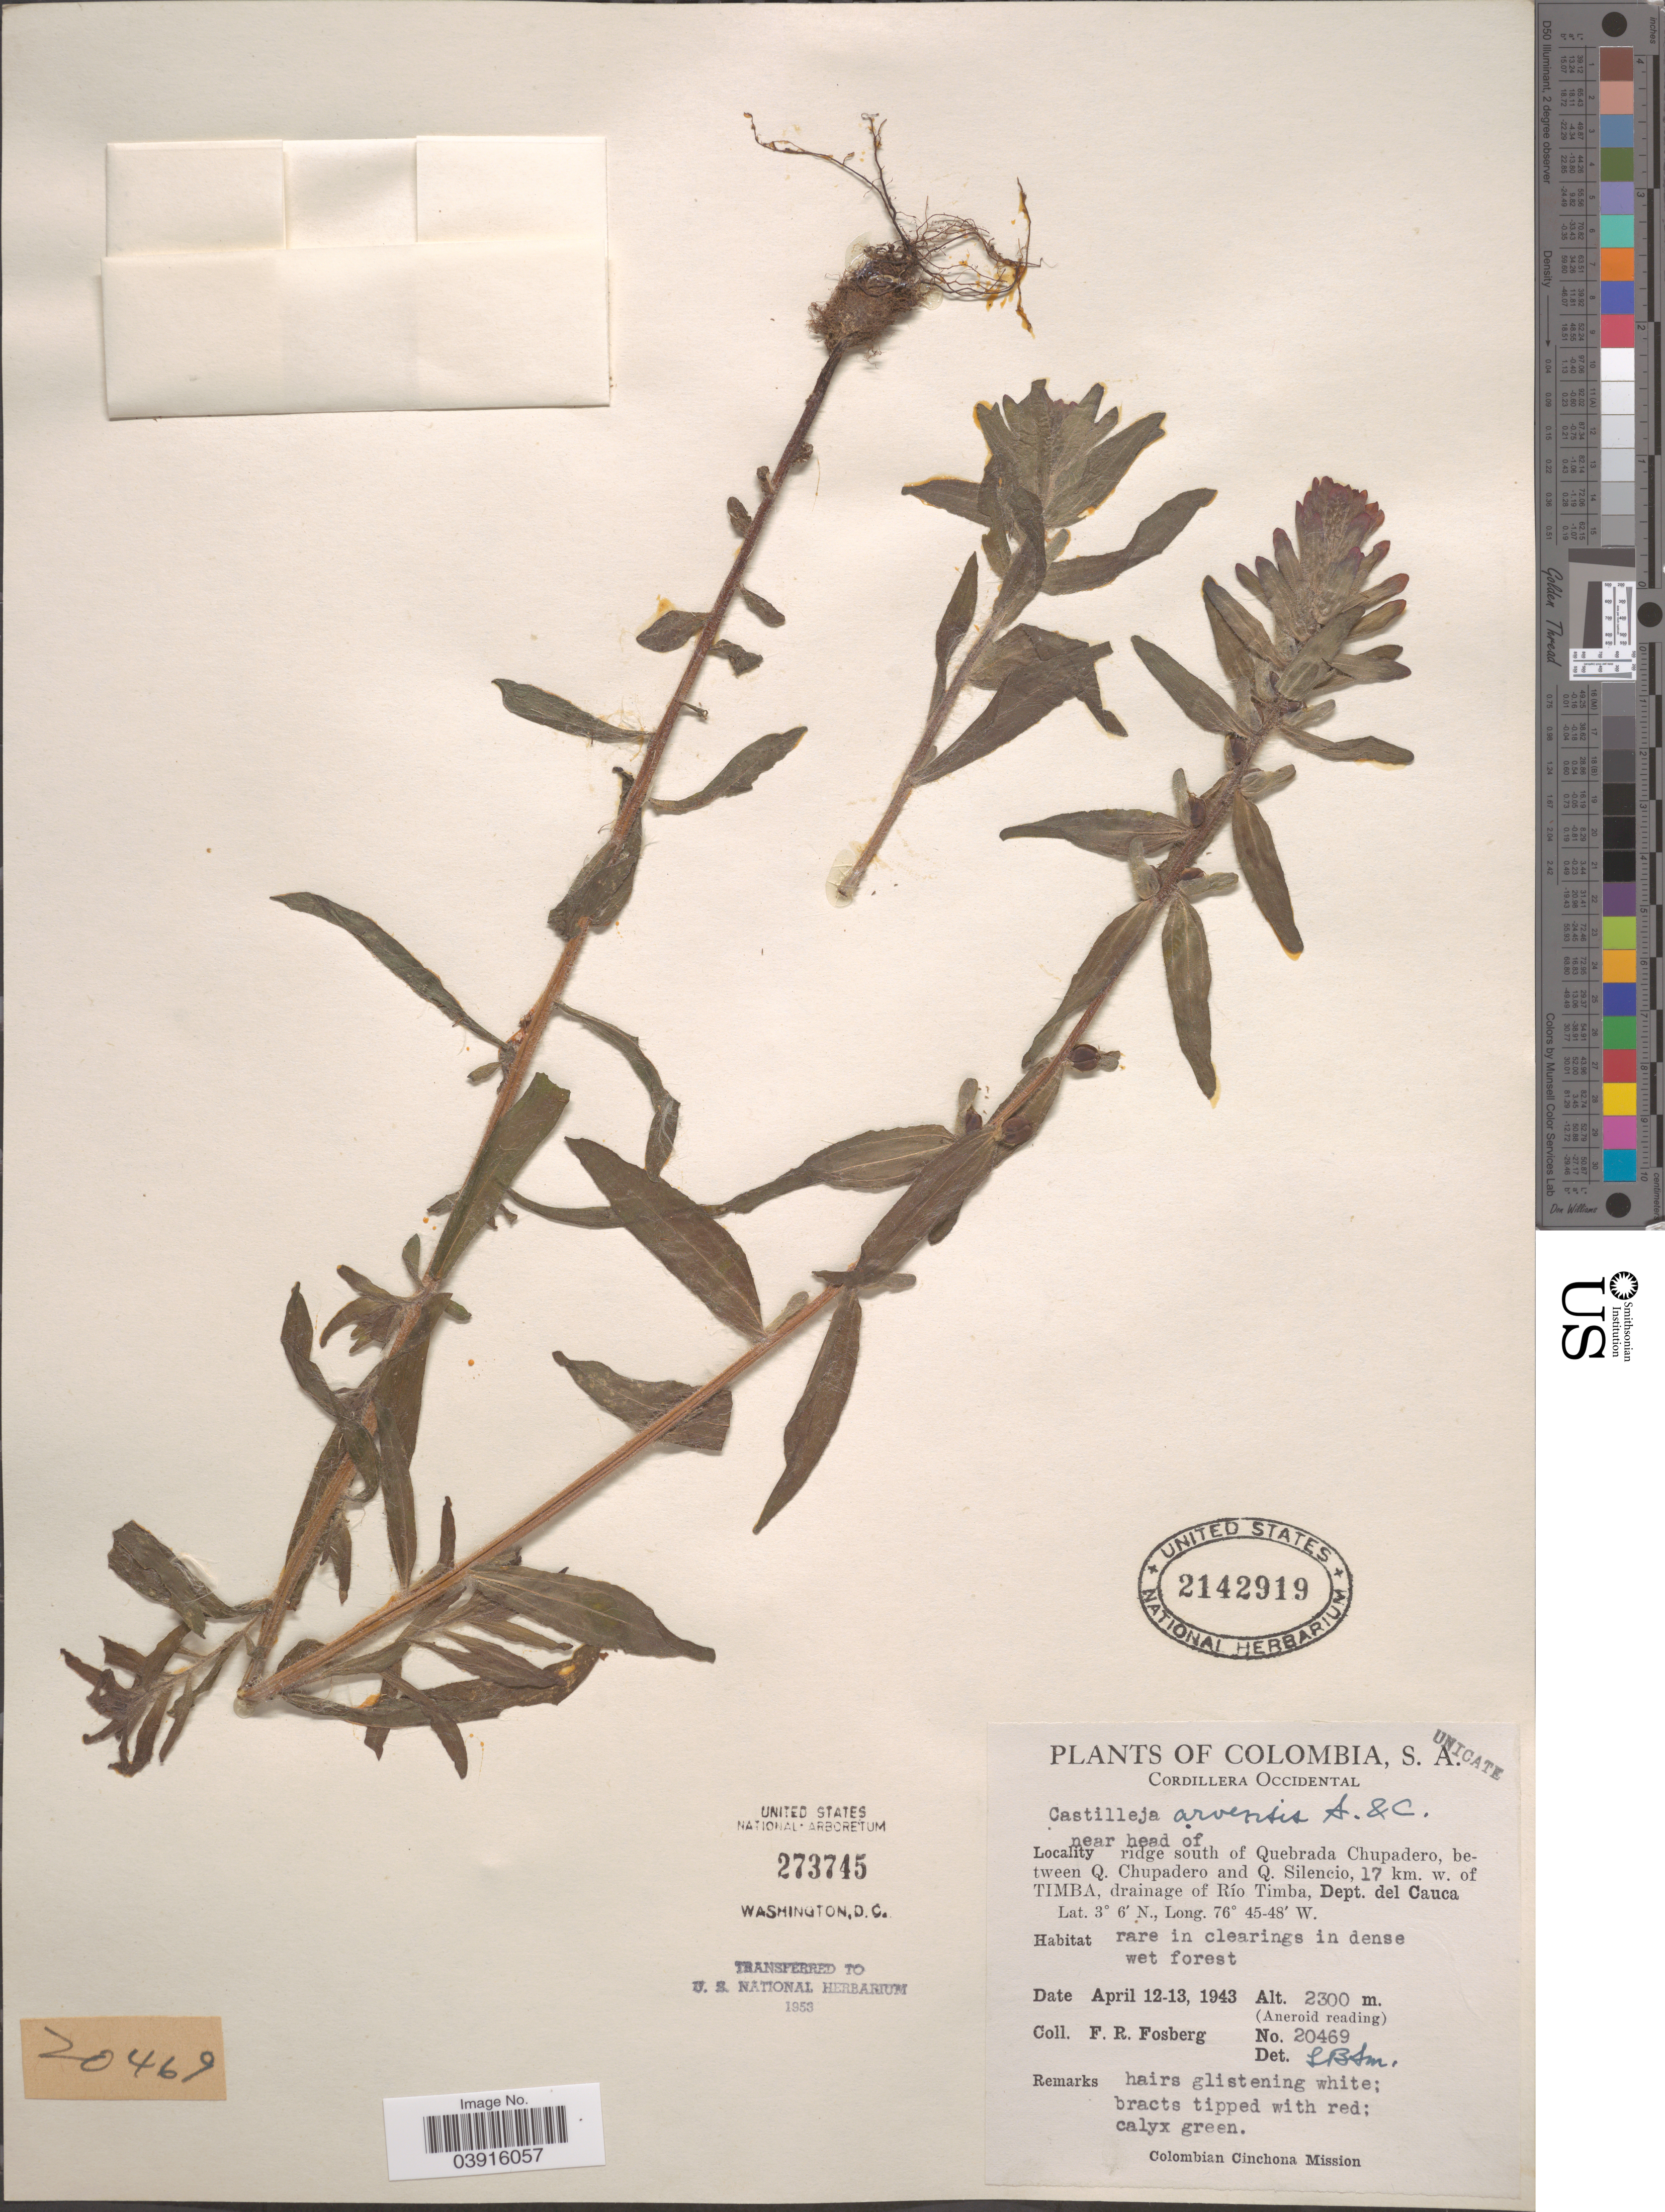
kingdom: Plantae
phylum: Tracheophyta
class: Magnoliopsida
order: Lamiales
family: Orobanchaceae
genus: Castilleja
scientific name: Castilleja arvensis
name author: Schltdl. & Cham.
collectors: F. R. Fosberg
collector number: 20469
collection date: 1943-04-12/1943-04-13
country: Colombia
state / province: Cauca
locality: Cordillera Oriental. Near head of ridge south of Quebrada Chupadero, between Q. Chupadero and Q. Silencio, 17 km. w. of Timba, drainage of Río Timba, Dept. del Cauca.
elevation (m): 2300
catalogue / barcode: US 2142919